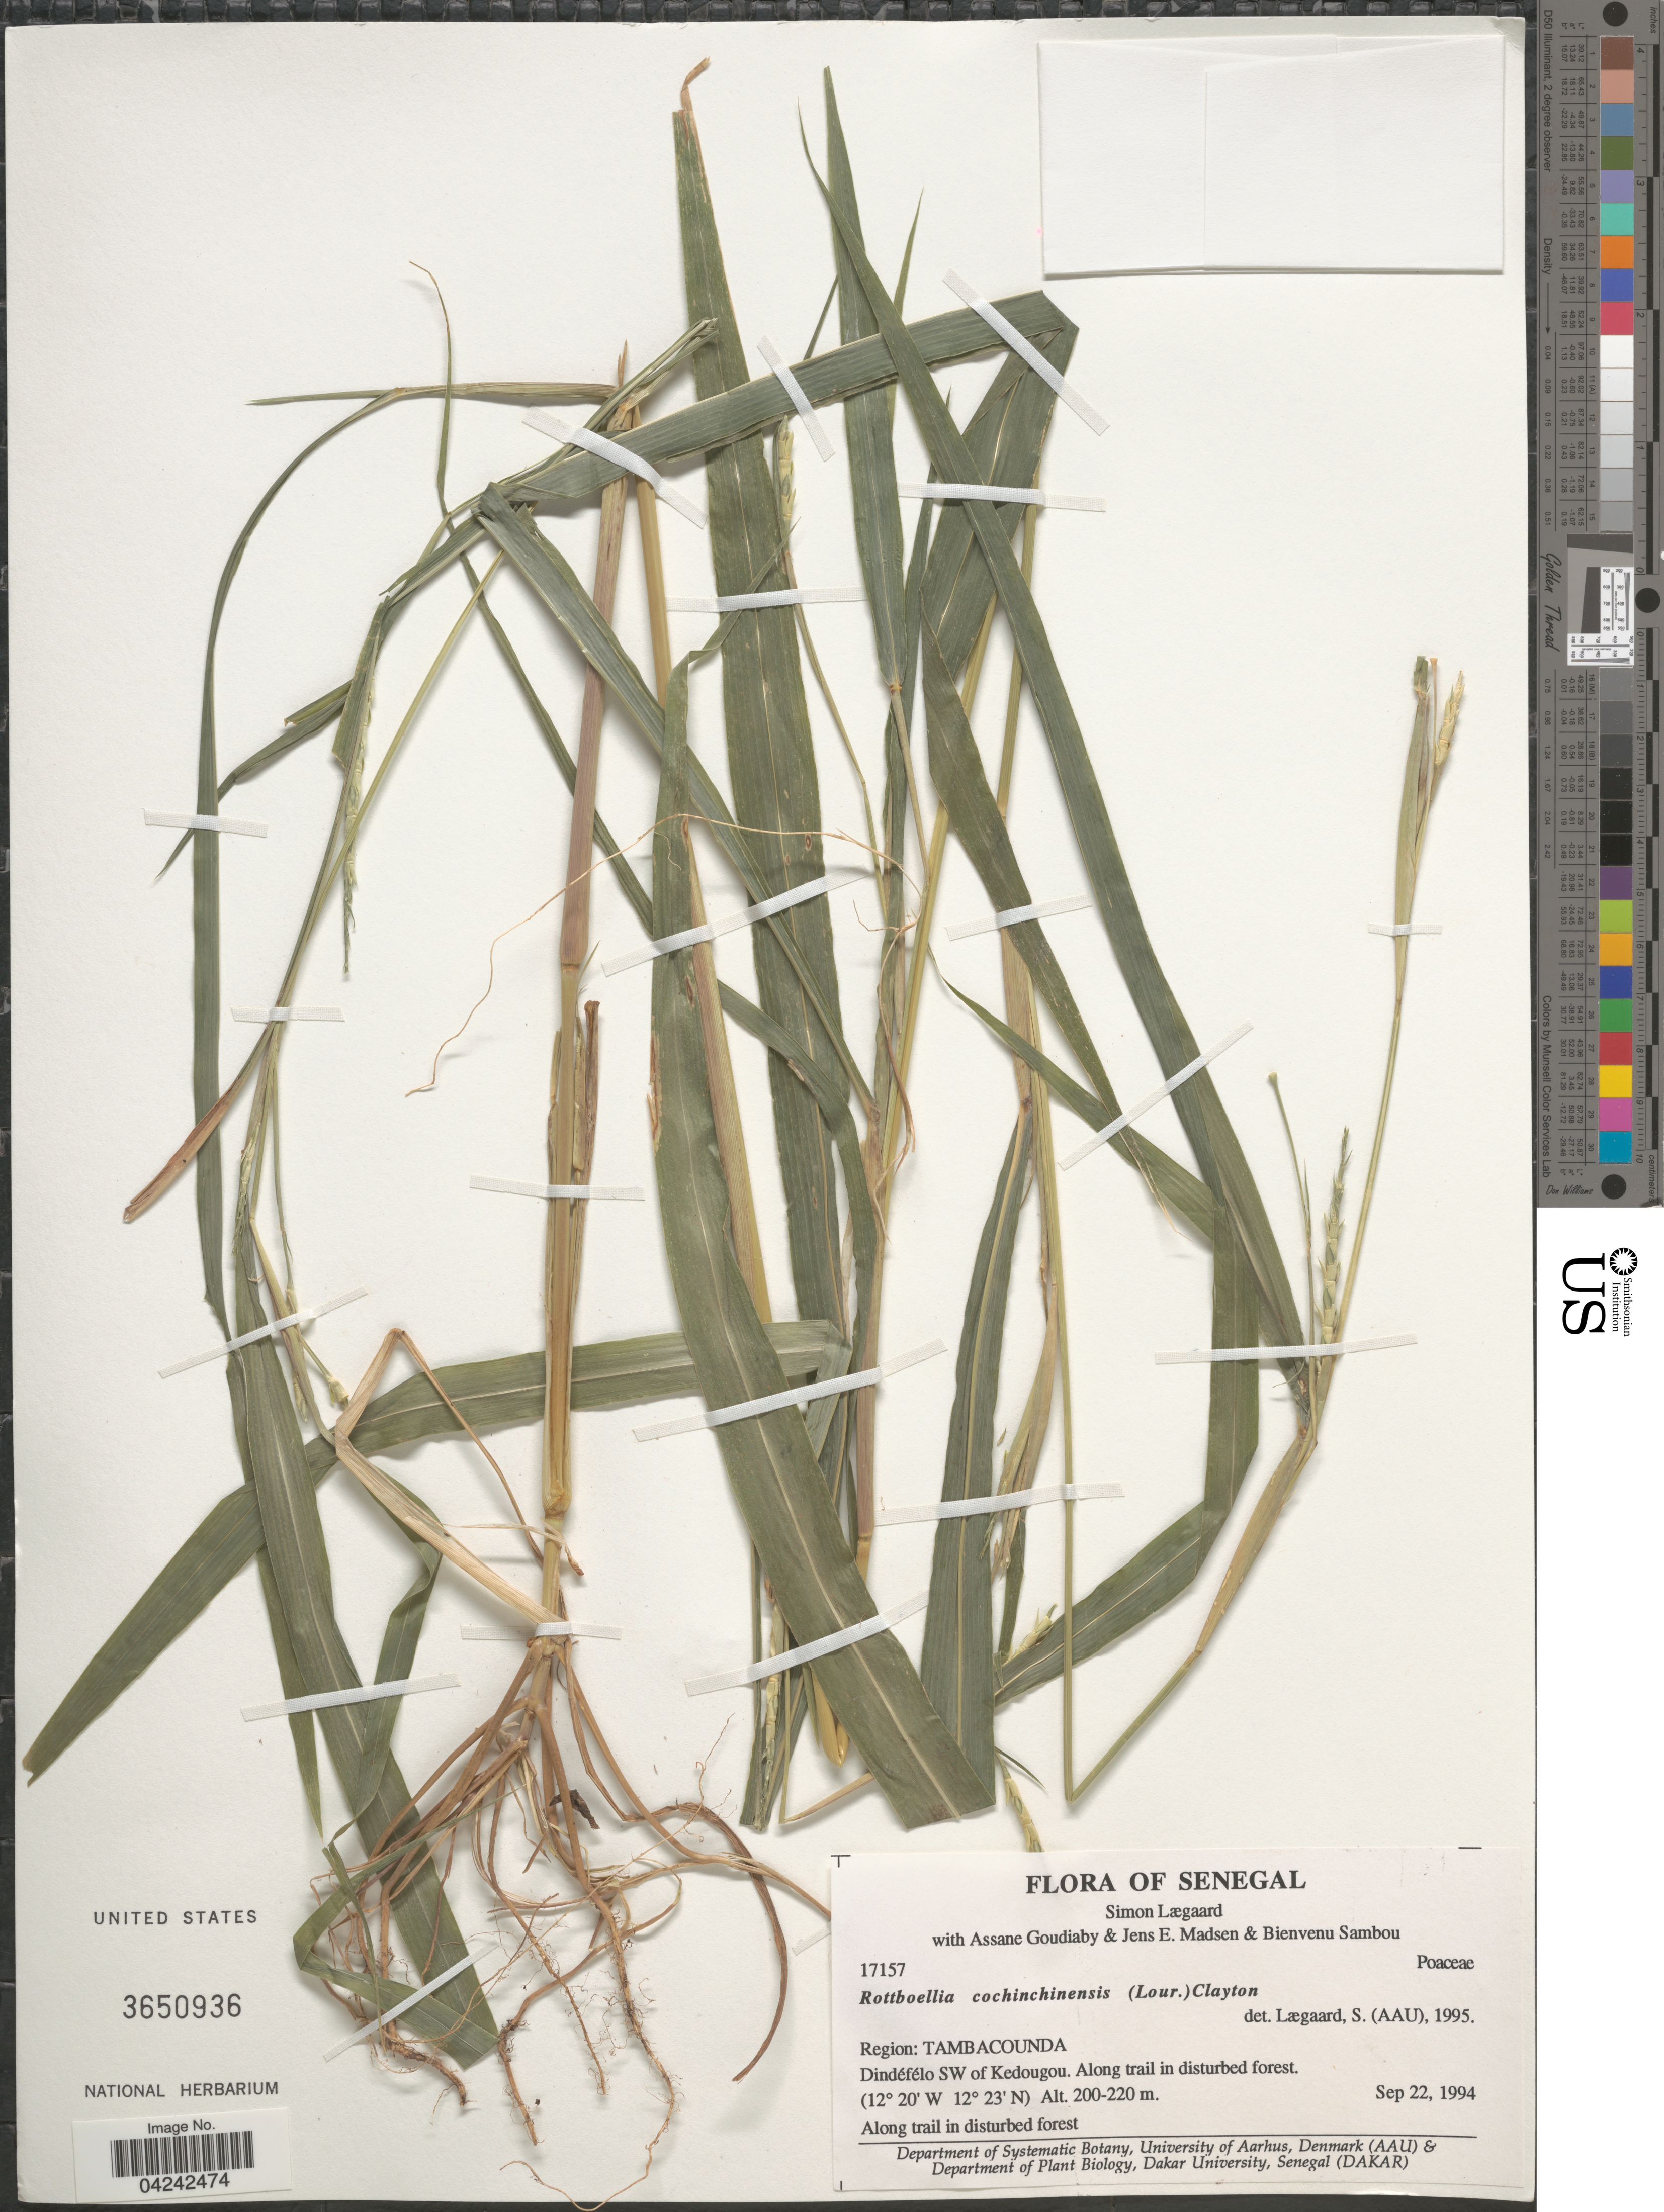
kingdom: Plantae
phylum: Tracheophyta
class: Liliopsida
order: Poales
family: Poaceae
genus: Rottboellia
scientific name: Rottboellia cochinchinensis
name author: (Lour.) Clayton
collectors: S. Lægaard, A. Goudiaby, J. E. Madsen & B. Sambou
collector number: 17157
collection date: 1994-09-22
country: Senegal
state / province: Tambacounda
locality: Region: Tambacounda. Dindéfélo SW of Kedougou. Along trail in disturbed forest.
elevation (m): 200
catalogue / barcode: US 3650936